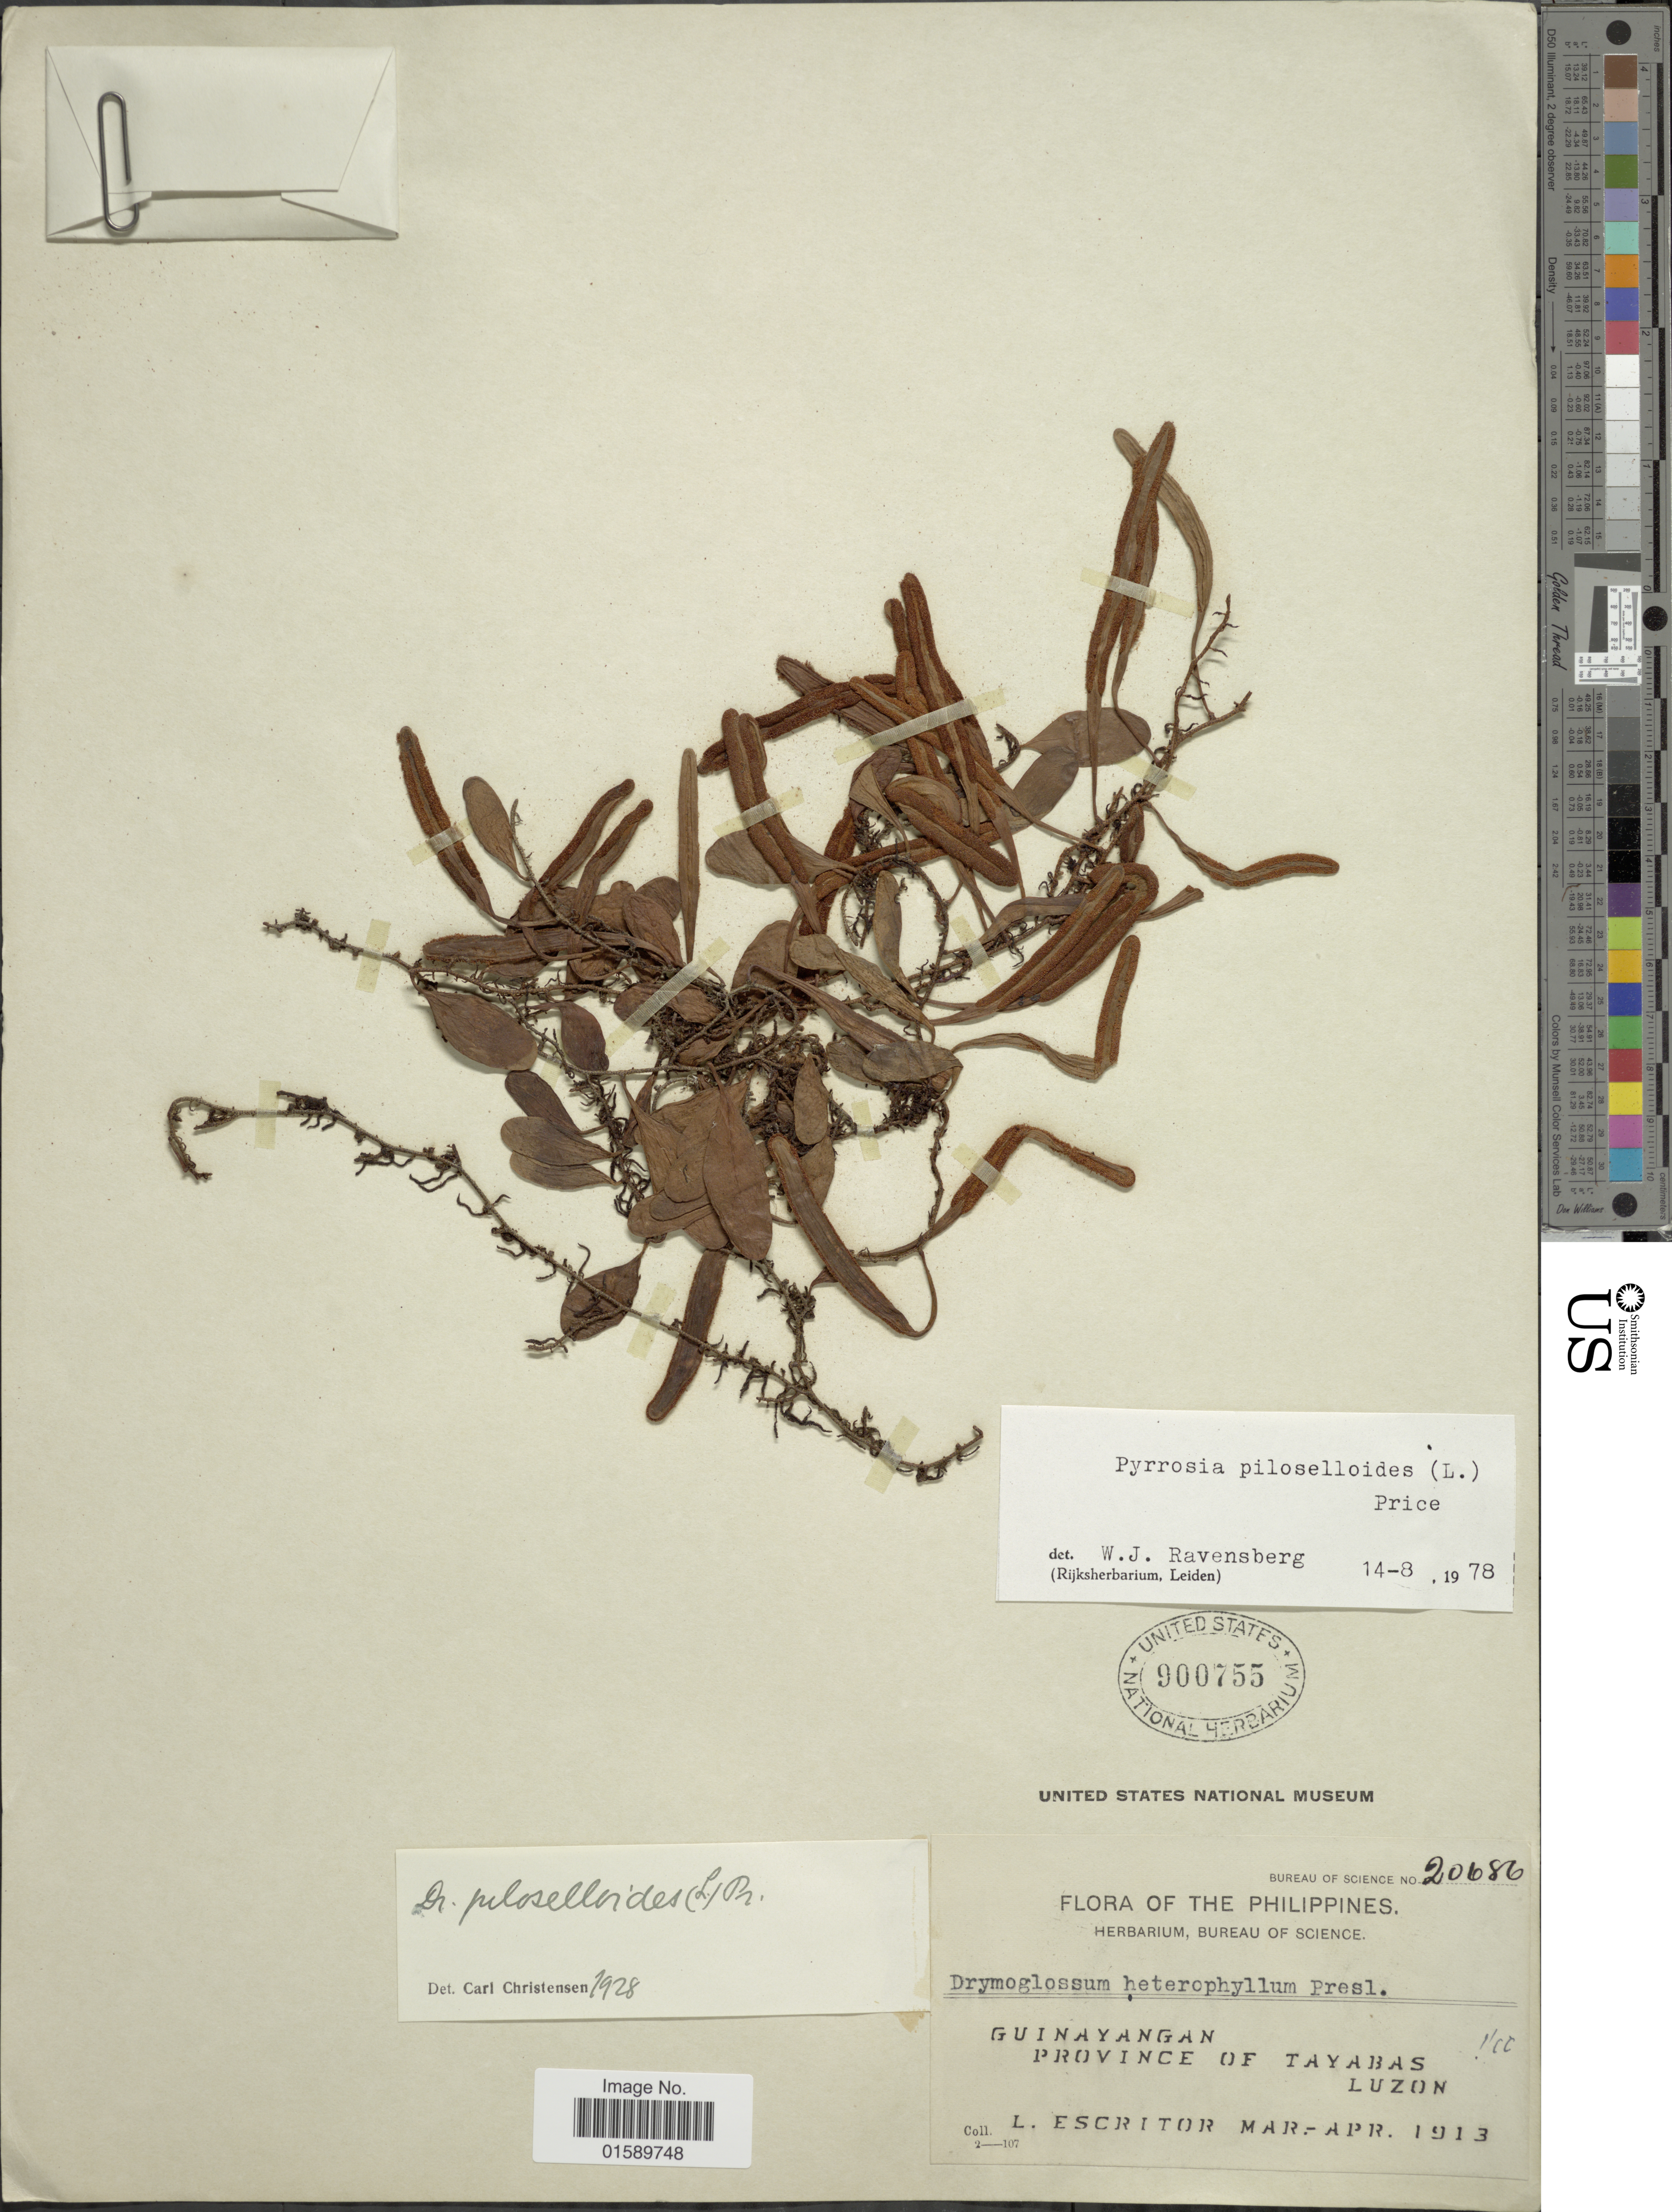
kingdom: Plantae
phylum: Tracheophyta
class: Polypodiopsida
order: Polypodiales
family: Polypodiaceae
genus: Pyrrosia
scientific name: Pyrrosia piloselloides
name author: (L.) M.G. Price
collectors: L. Escritor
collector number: Bureau of science 20686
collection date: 1913-03/1913-04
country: Philippines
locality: Guinayangan, Province of Tayabas, Luzon.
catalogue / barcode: US 900755